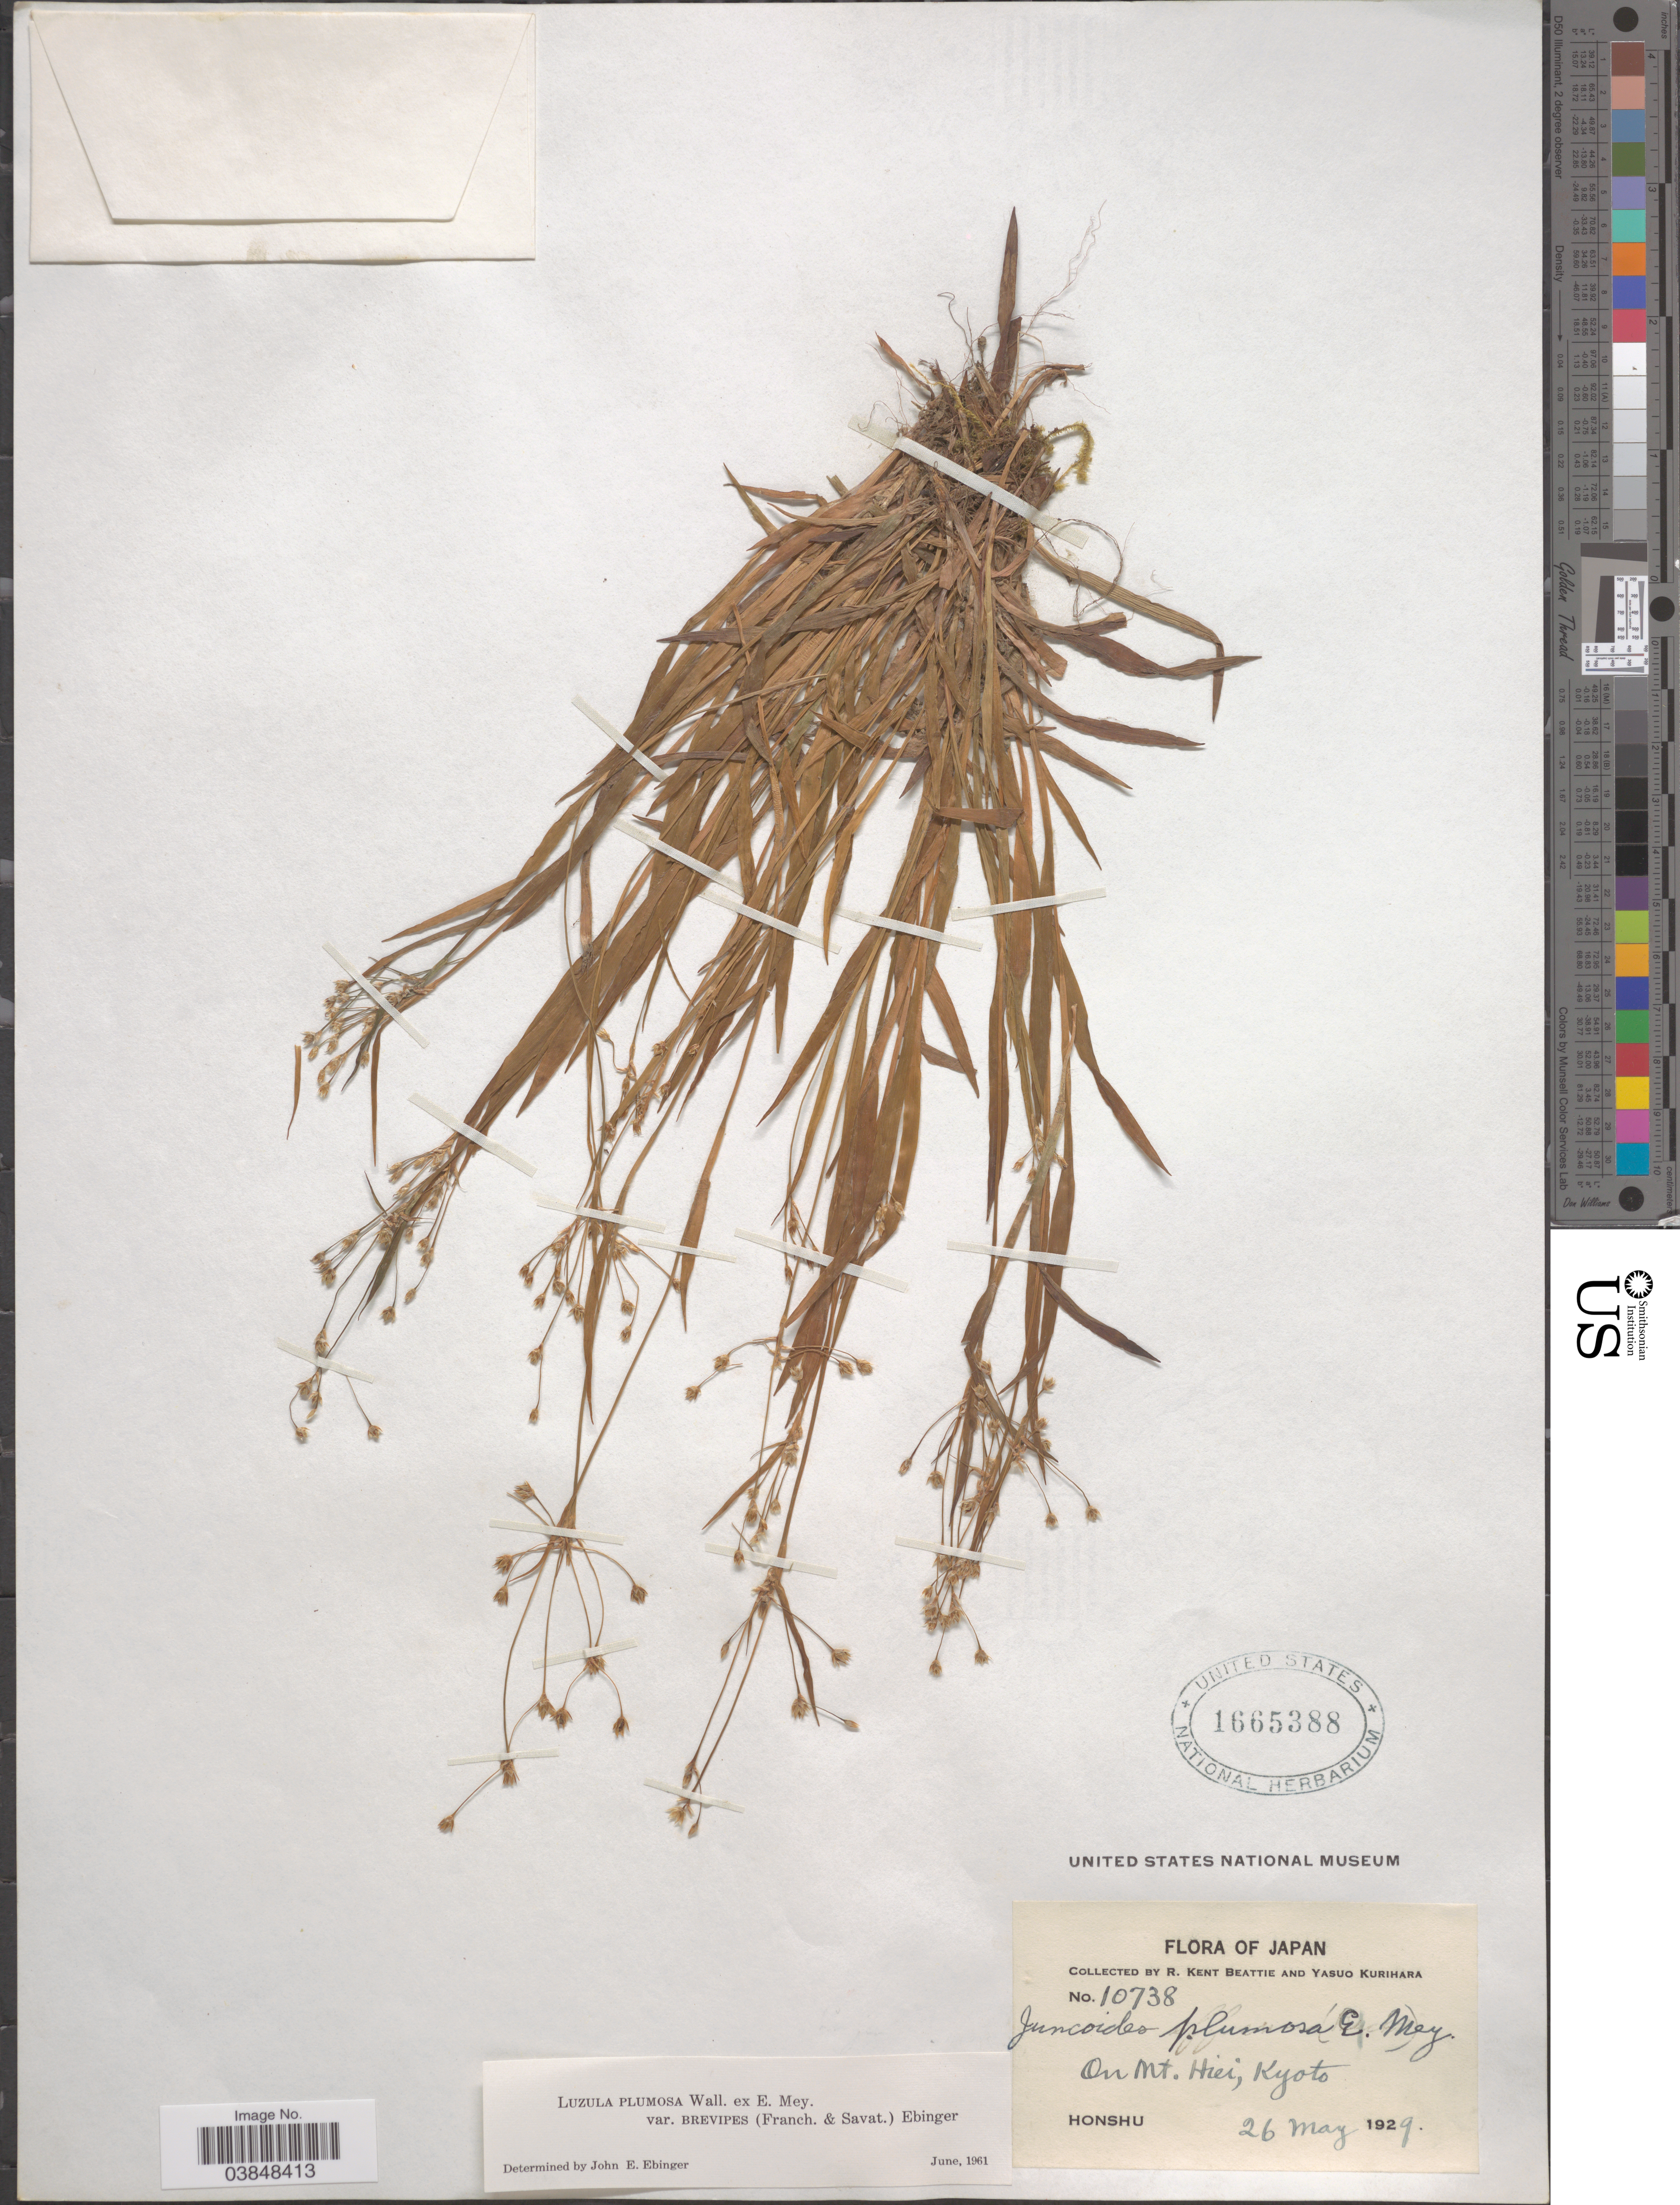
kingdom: Plantae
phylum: Tracheophyta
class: Liliopsida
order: Poales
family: Juncaceae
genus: Luzula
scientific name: Luzula plumosa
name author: E. Mey.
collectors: R. K. Beattie & Y. Kurihara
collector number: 10738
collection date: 1929-05-26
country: Japan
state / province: Kyoto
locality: On Mt. Hiei, Kyoto. Honshu.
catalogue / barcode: US 1665388